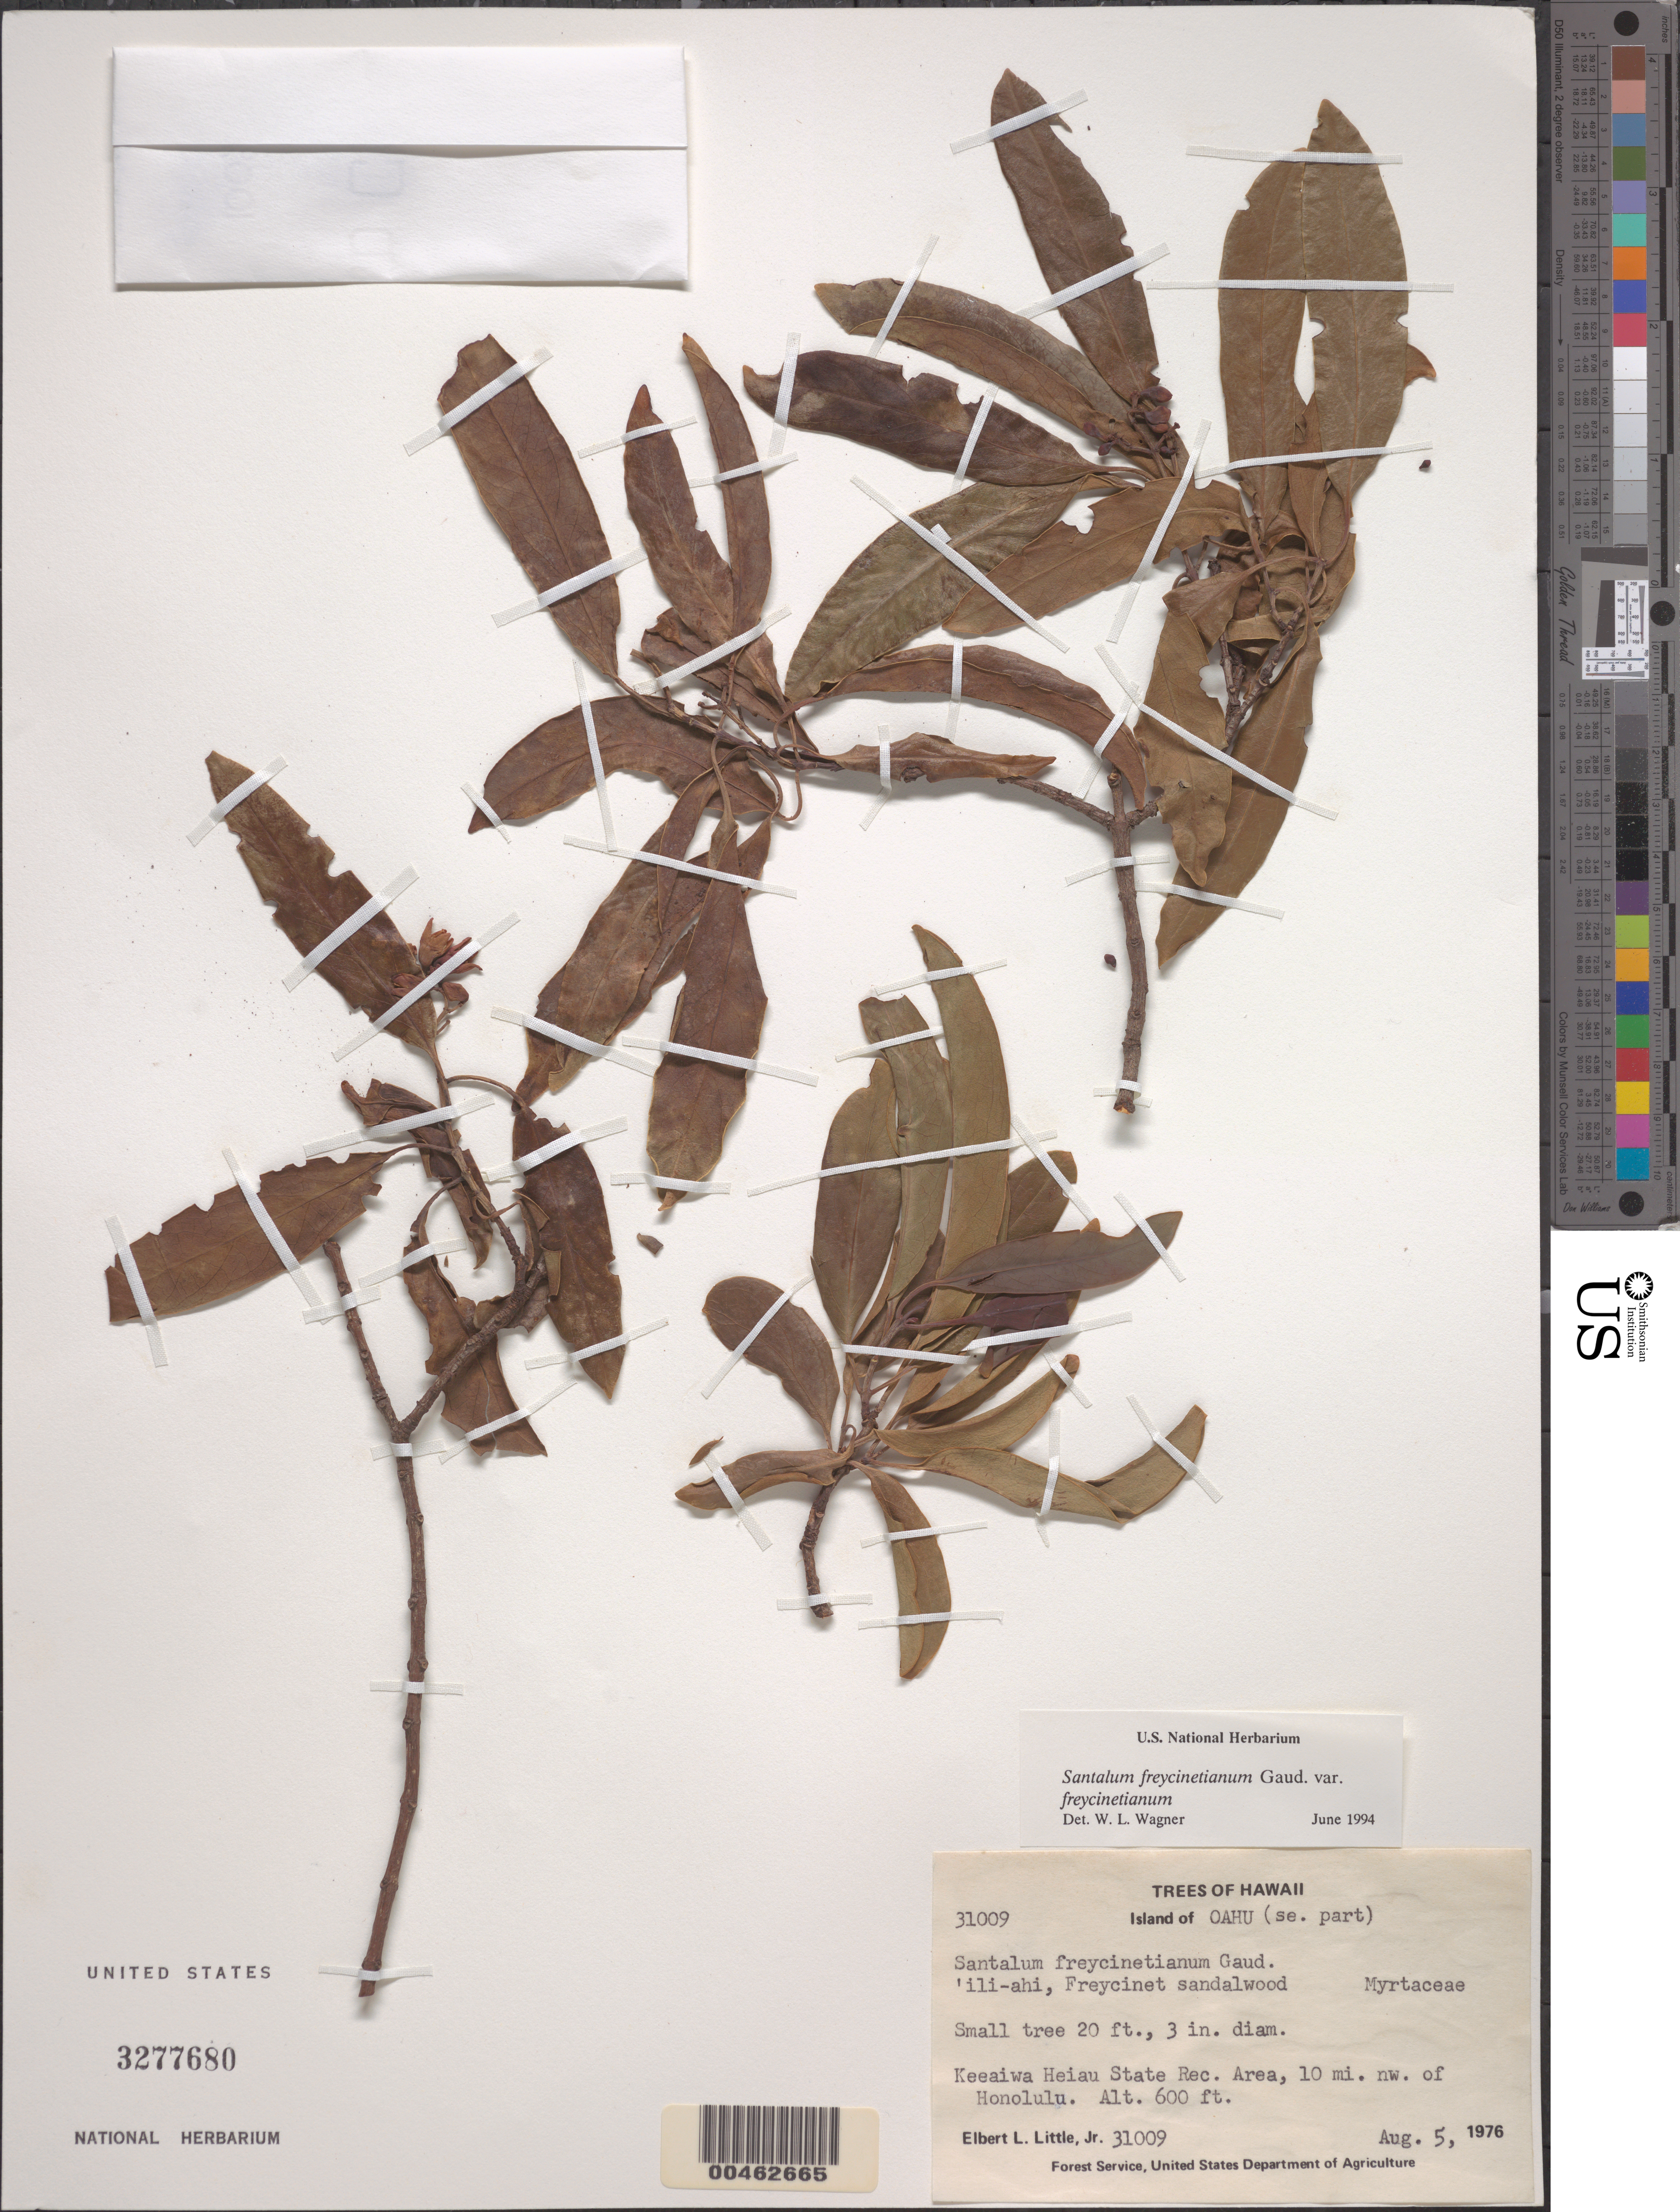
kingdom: Plantae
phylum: Tracheophyta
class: Magnoliopsida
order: Santalales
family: Santalaceae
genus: Santalum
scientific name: Santalum freycinetianum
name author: Gaudich.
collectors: E. L. Little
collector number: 31009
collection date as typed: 5 Aug 1976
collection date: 1976-08-05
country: United States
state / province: Hawaii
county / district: Honolulu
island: Oahu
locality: SE part of Oahu, Keeaiwa Heiau State Rec. Area, 10 mi NW of Honolulu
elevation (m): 183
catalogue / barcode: US 3277680